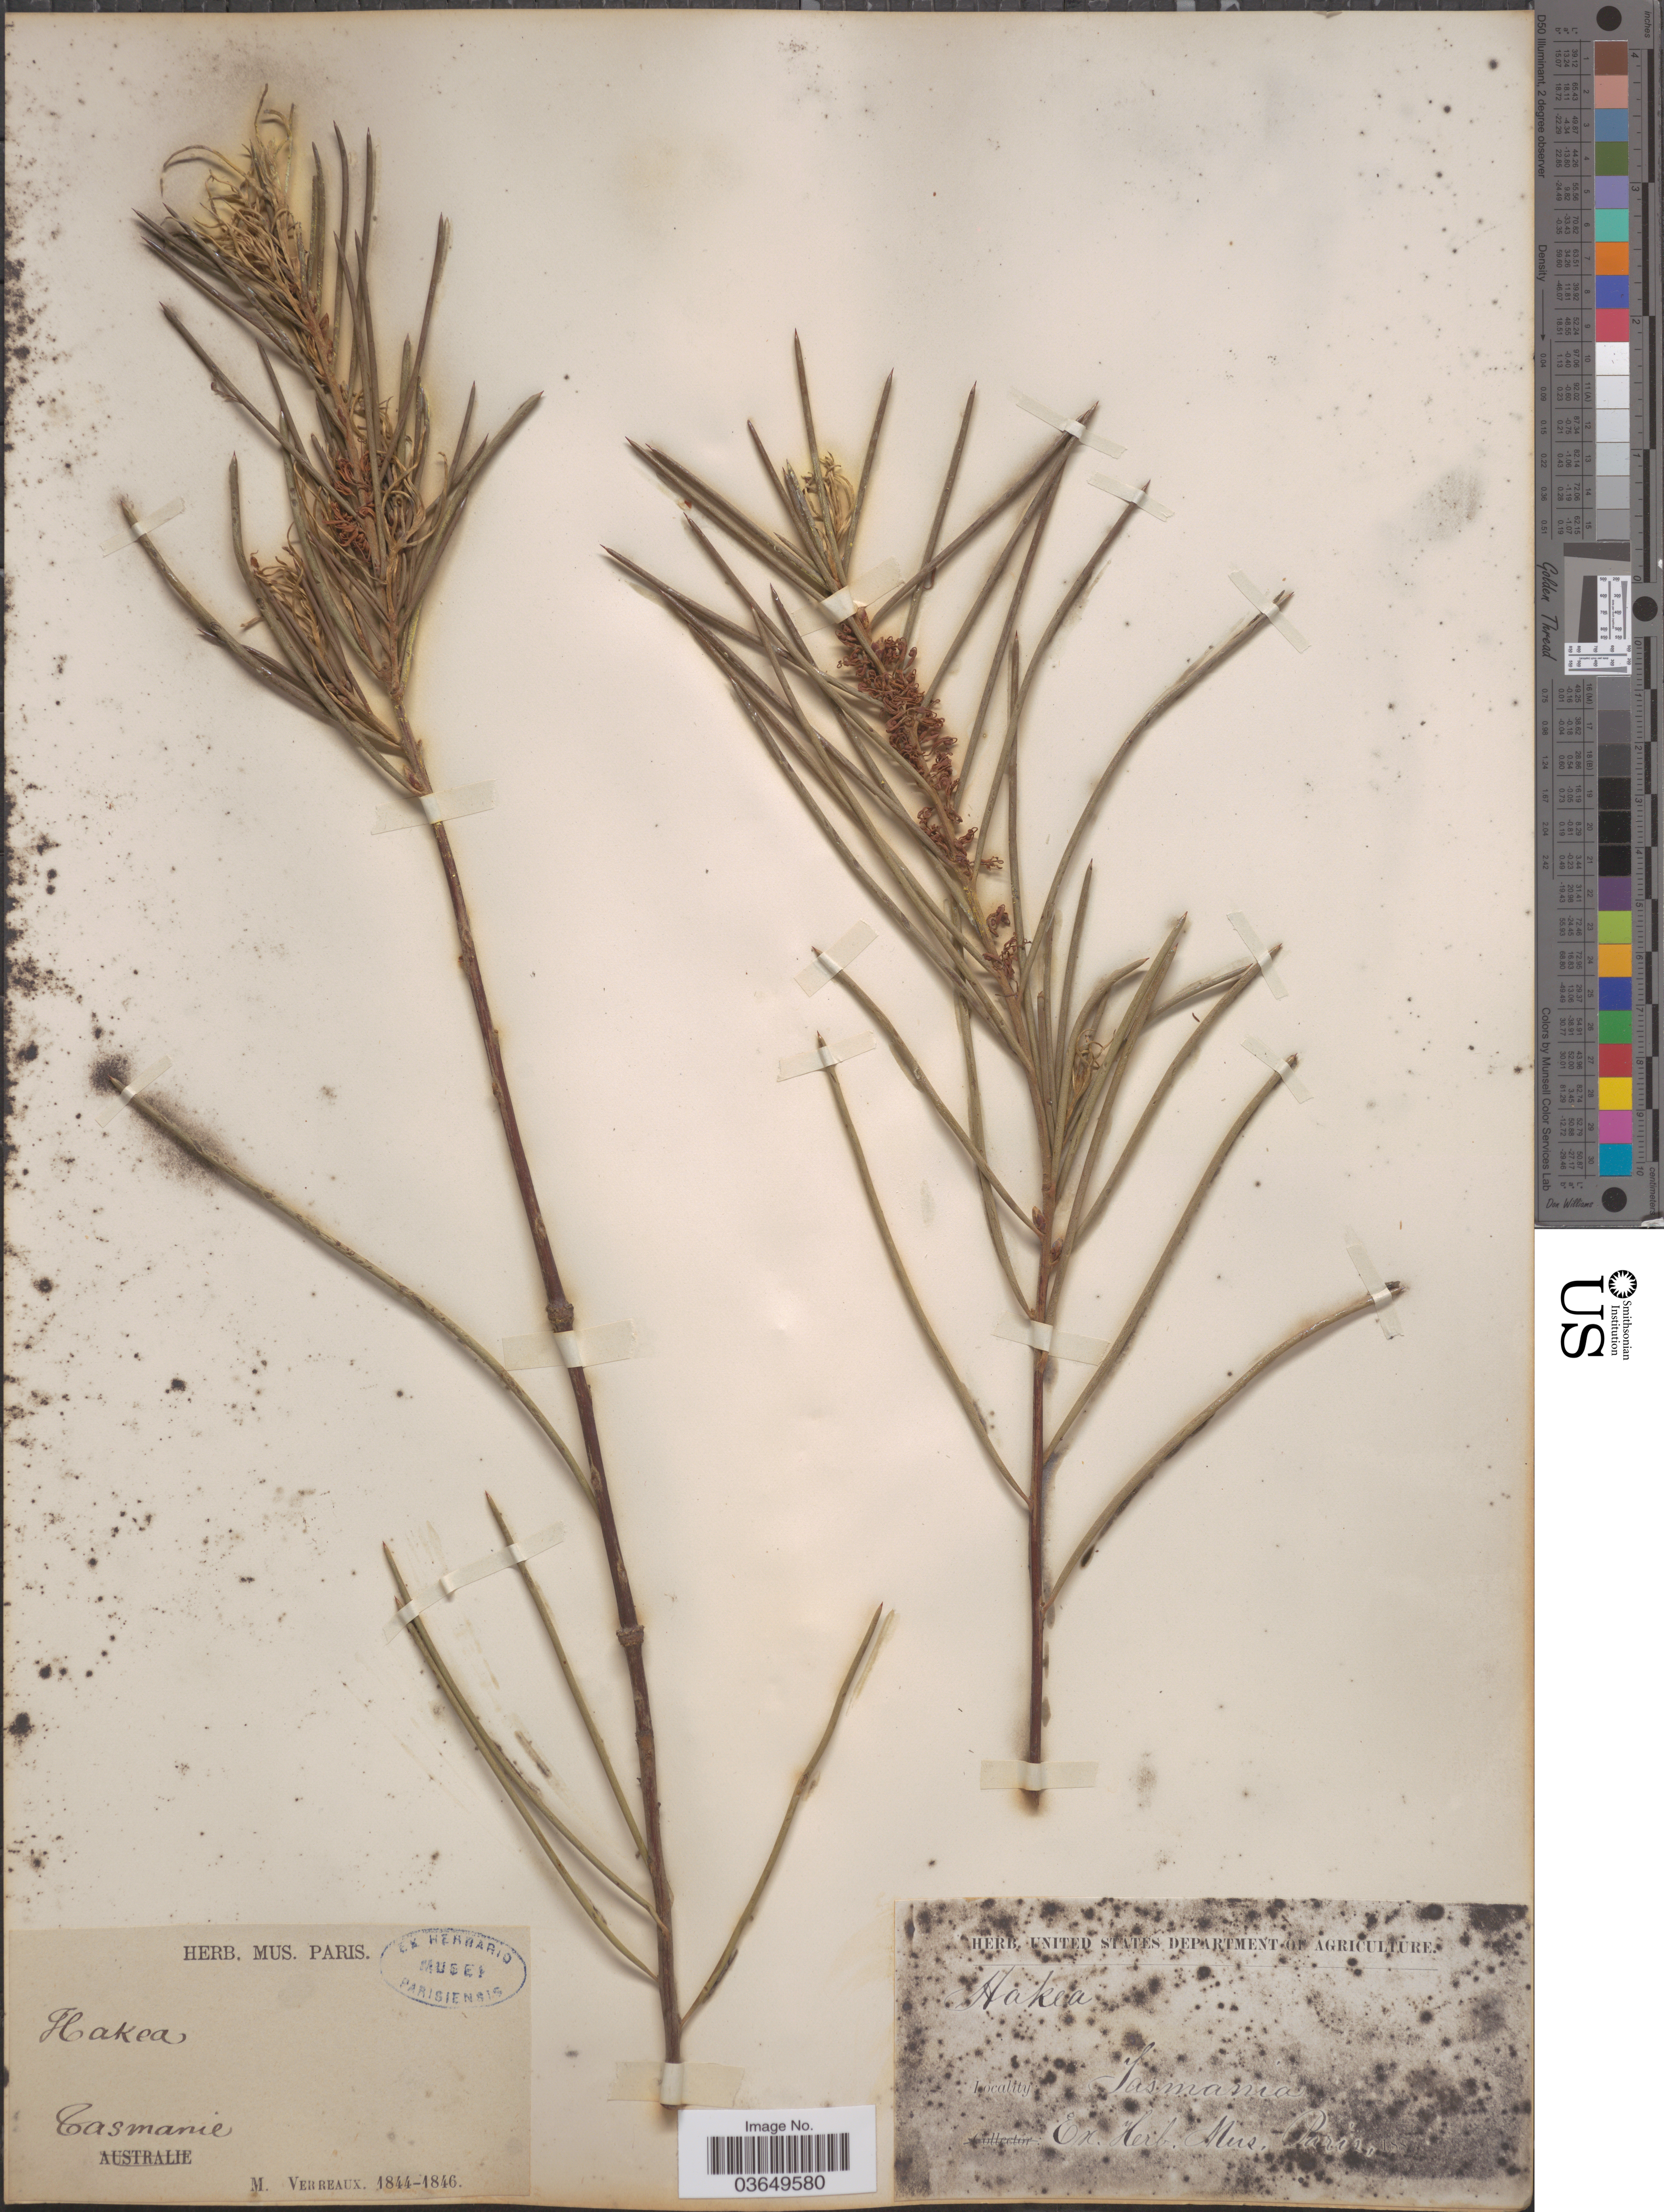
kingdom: Plantae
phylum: Tracheophyta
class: Magnoliopsida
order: Proteales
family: Proteaceae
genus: Hakea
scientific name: Hakea sp.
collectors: M. Verreaux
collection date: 1844/1846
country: Australia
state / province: Tasmania